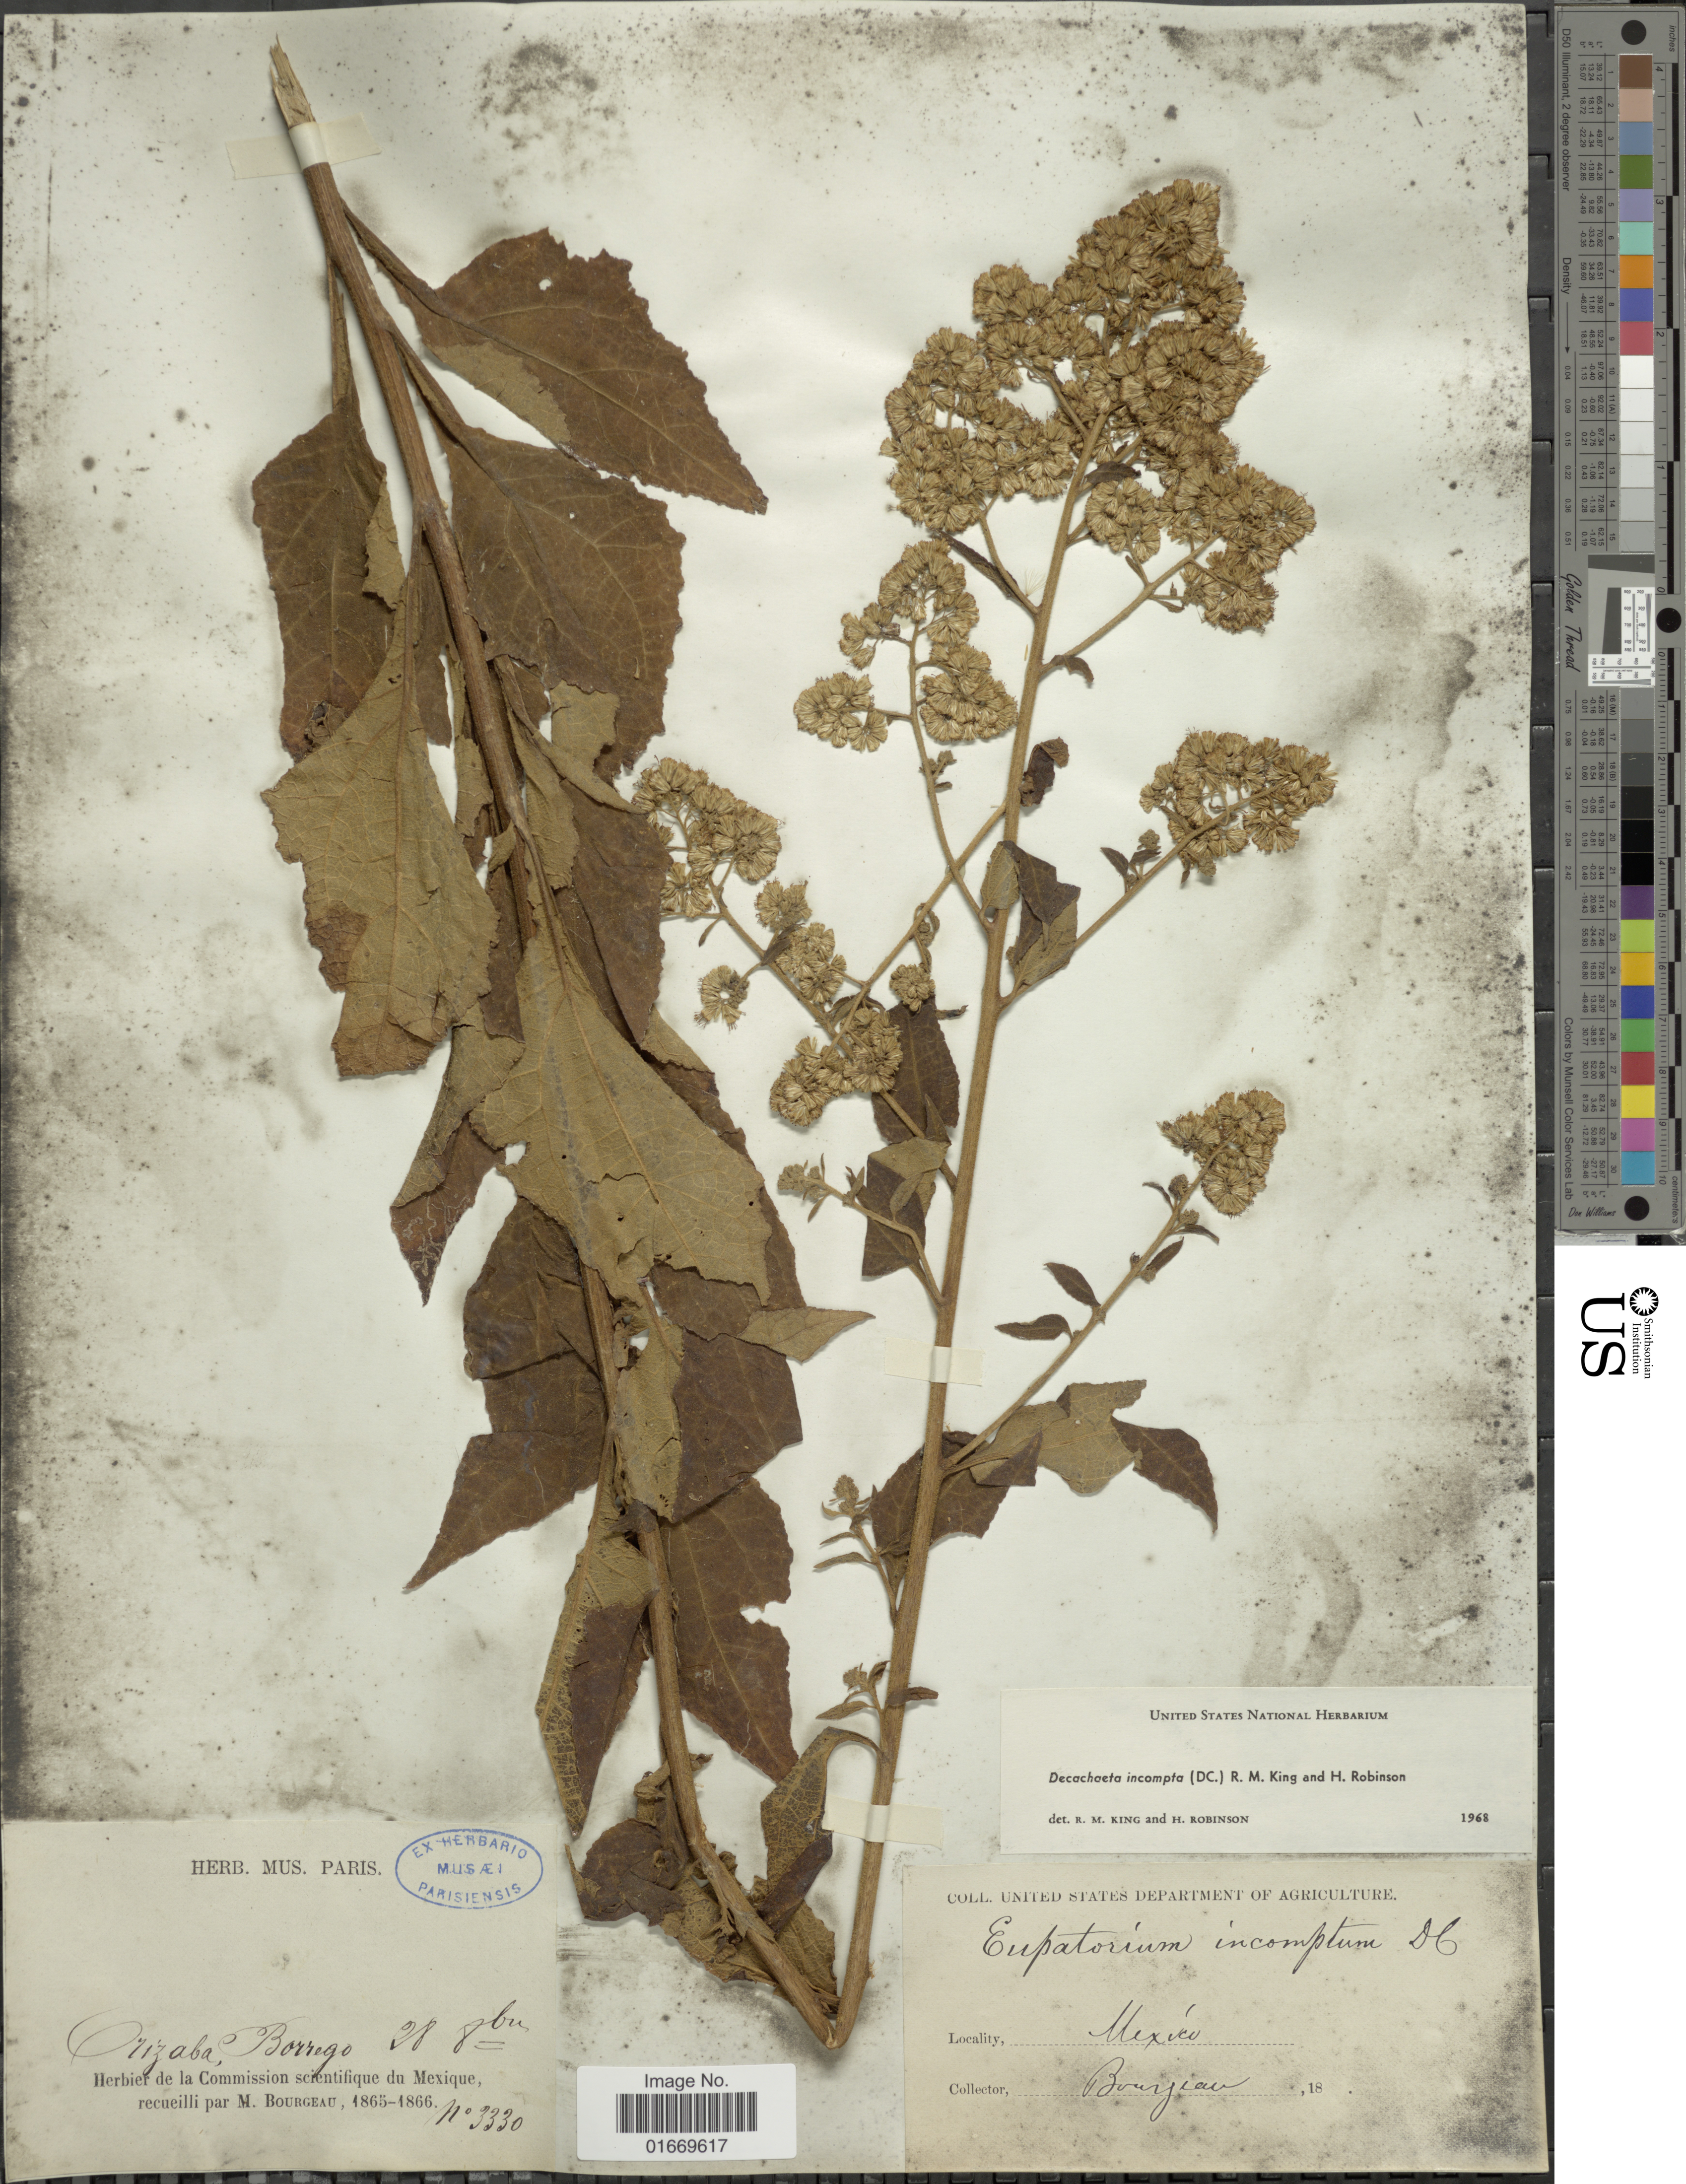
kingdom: Plantae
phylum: Tracheophyta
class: Magnoliopsida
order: Asterales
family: Asteraceae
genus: Decachaeta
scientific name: Decachaeta incompta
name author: (DC.) R.M. King & H. Rob.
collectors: M. Bourgeau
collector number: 3330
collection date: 1865-10-28/1866-10-28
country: Mexico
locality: Orizaba, Borrego. Mexico